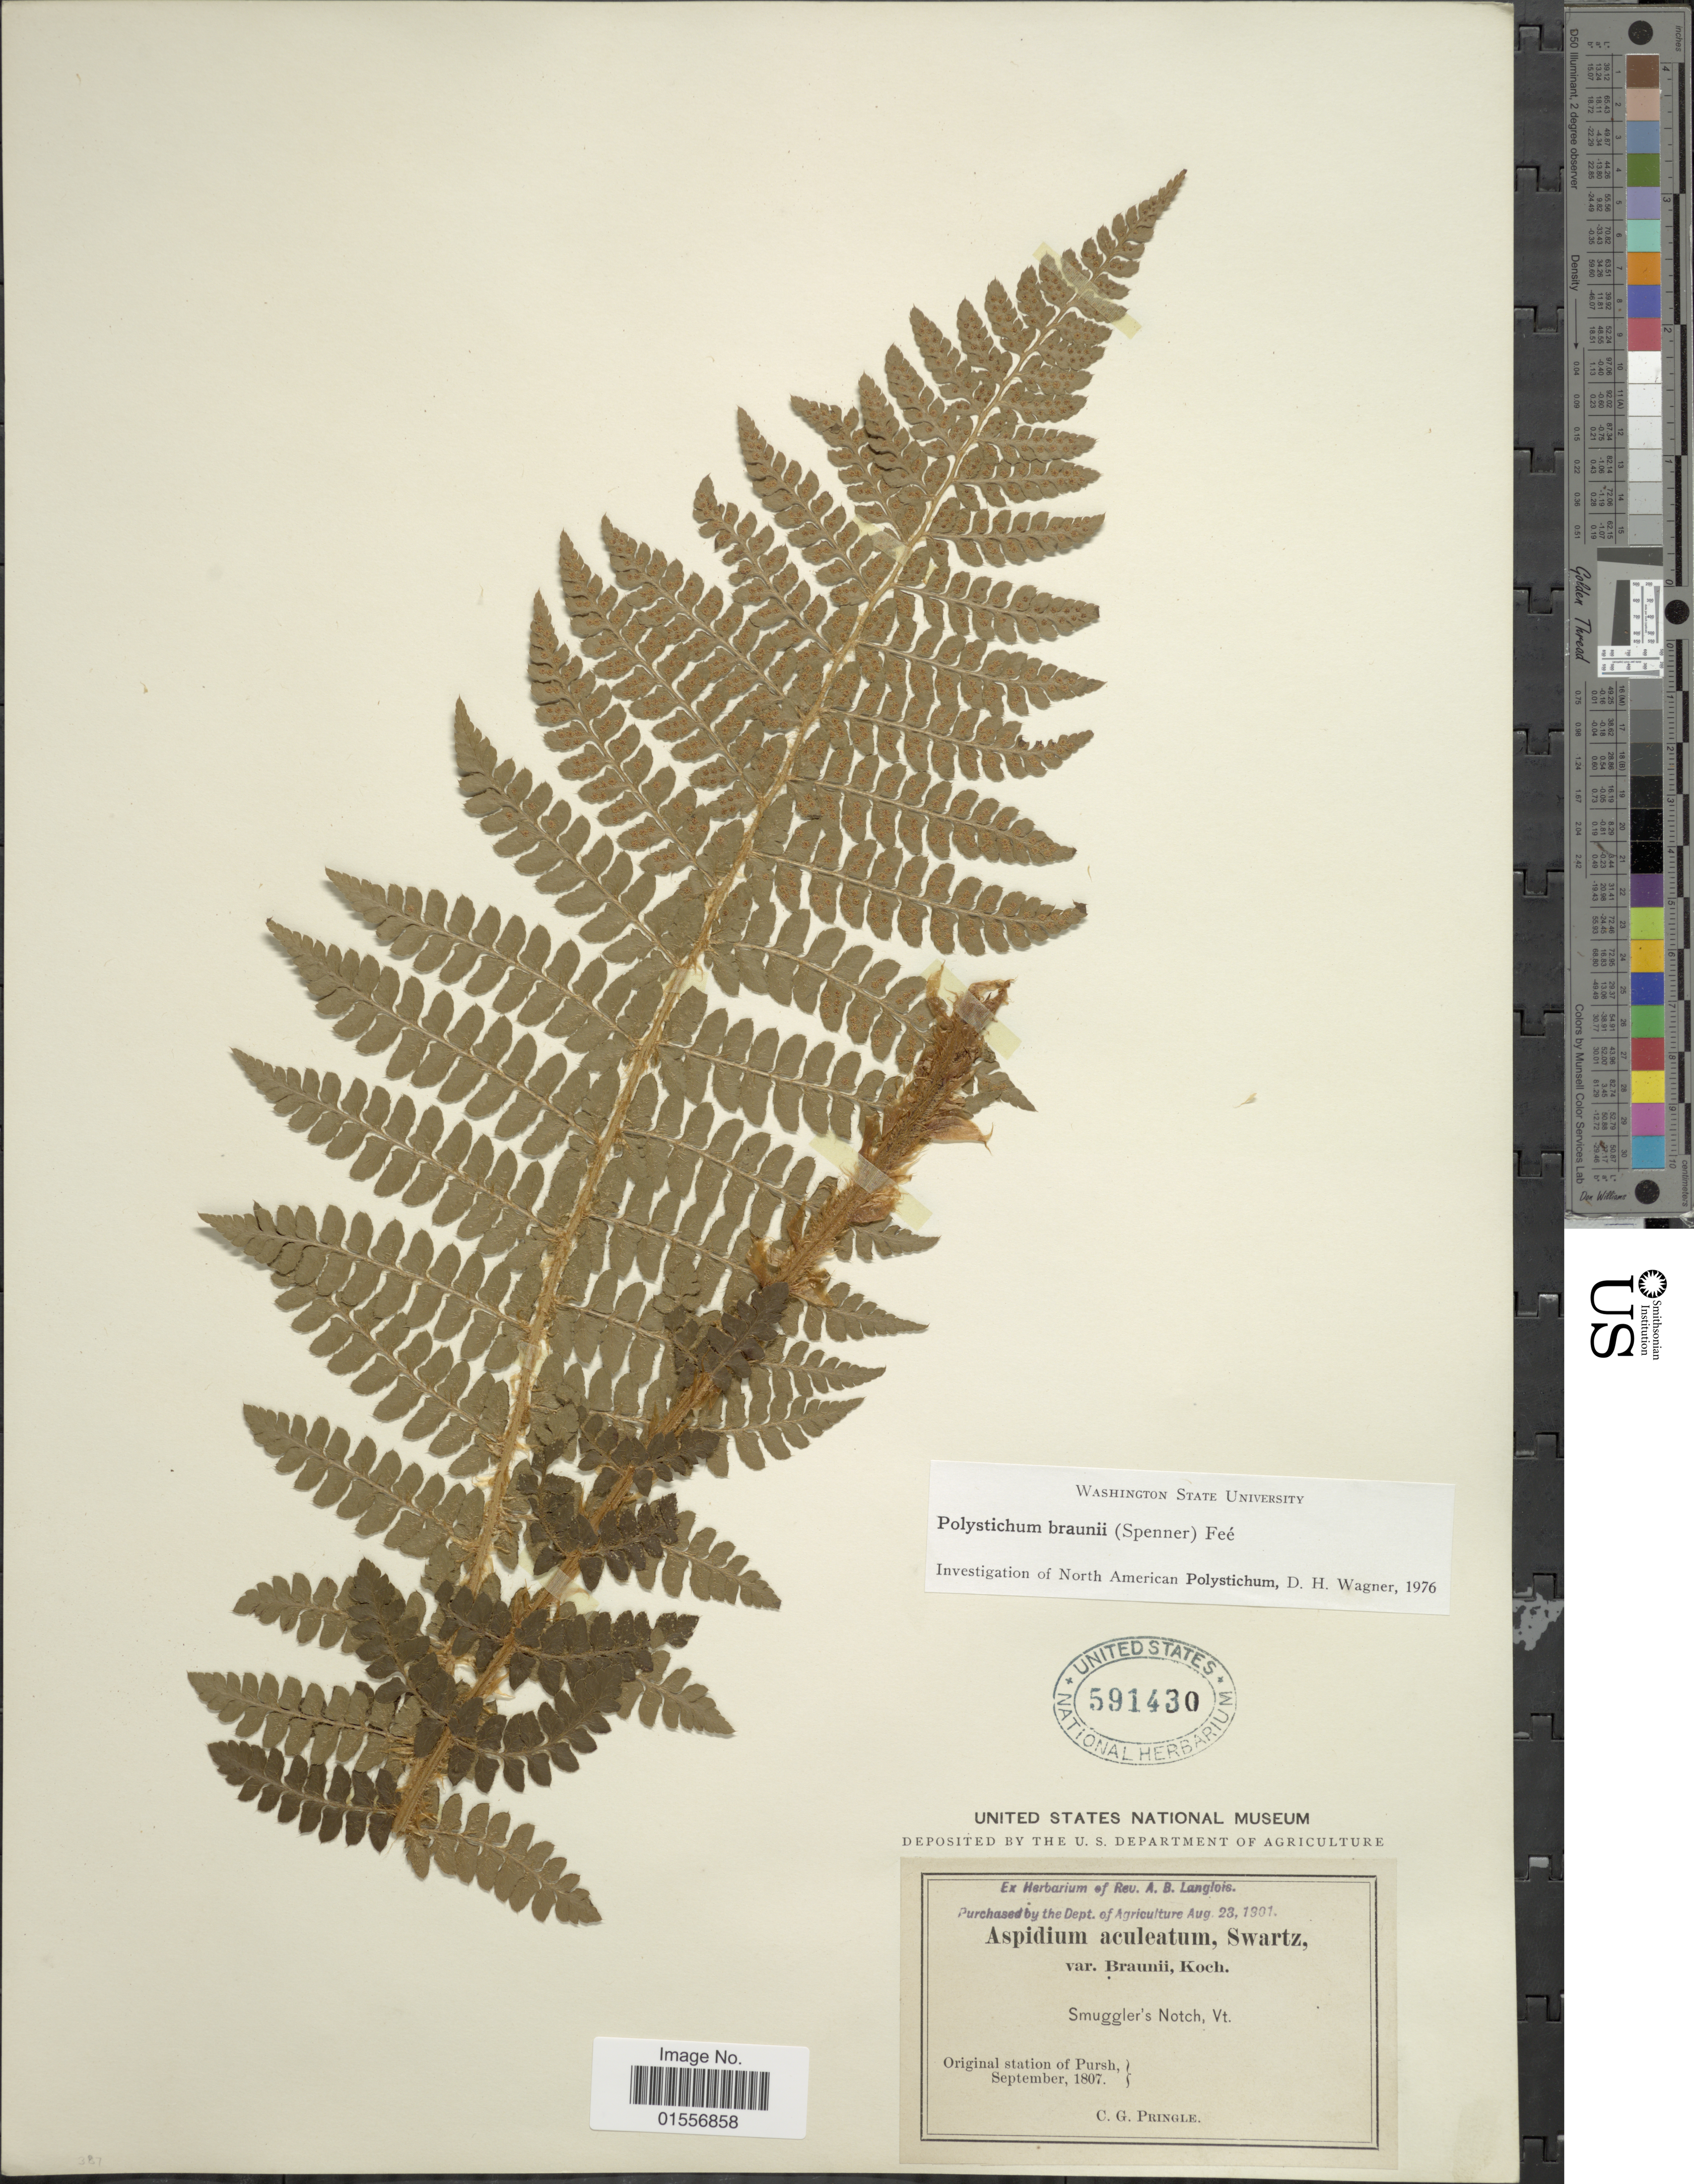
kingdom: Plantae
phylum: Tracheophyta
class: Polypodiopsida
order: Polypodiales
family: Dryopteridaceae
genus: Polystichum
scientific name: Polystichum braunii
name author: (Spenn.) Fée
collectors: C. G. Pringle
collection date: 1807-09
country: United States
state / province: Vermont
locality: Smuggler's Notch, original staton of Pursh.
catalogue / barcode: US 591430